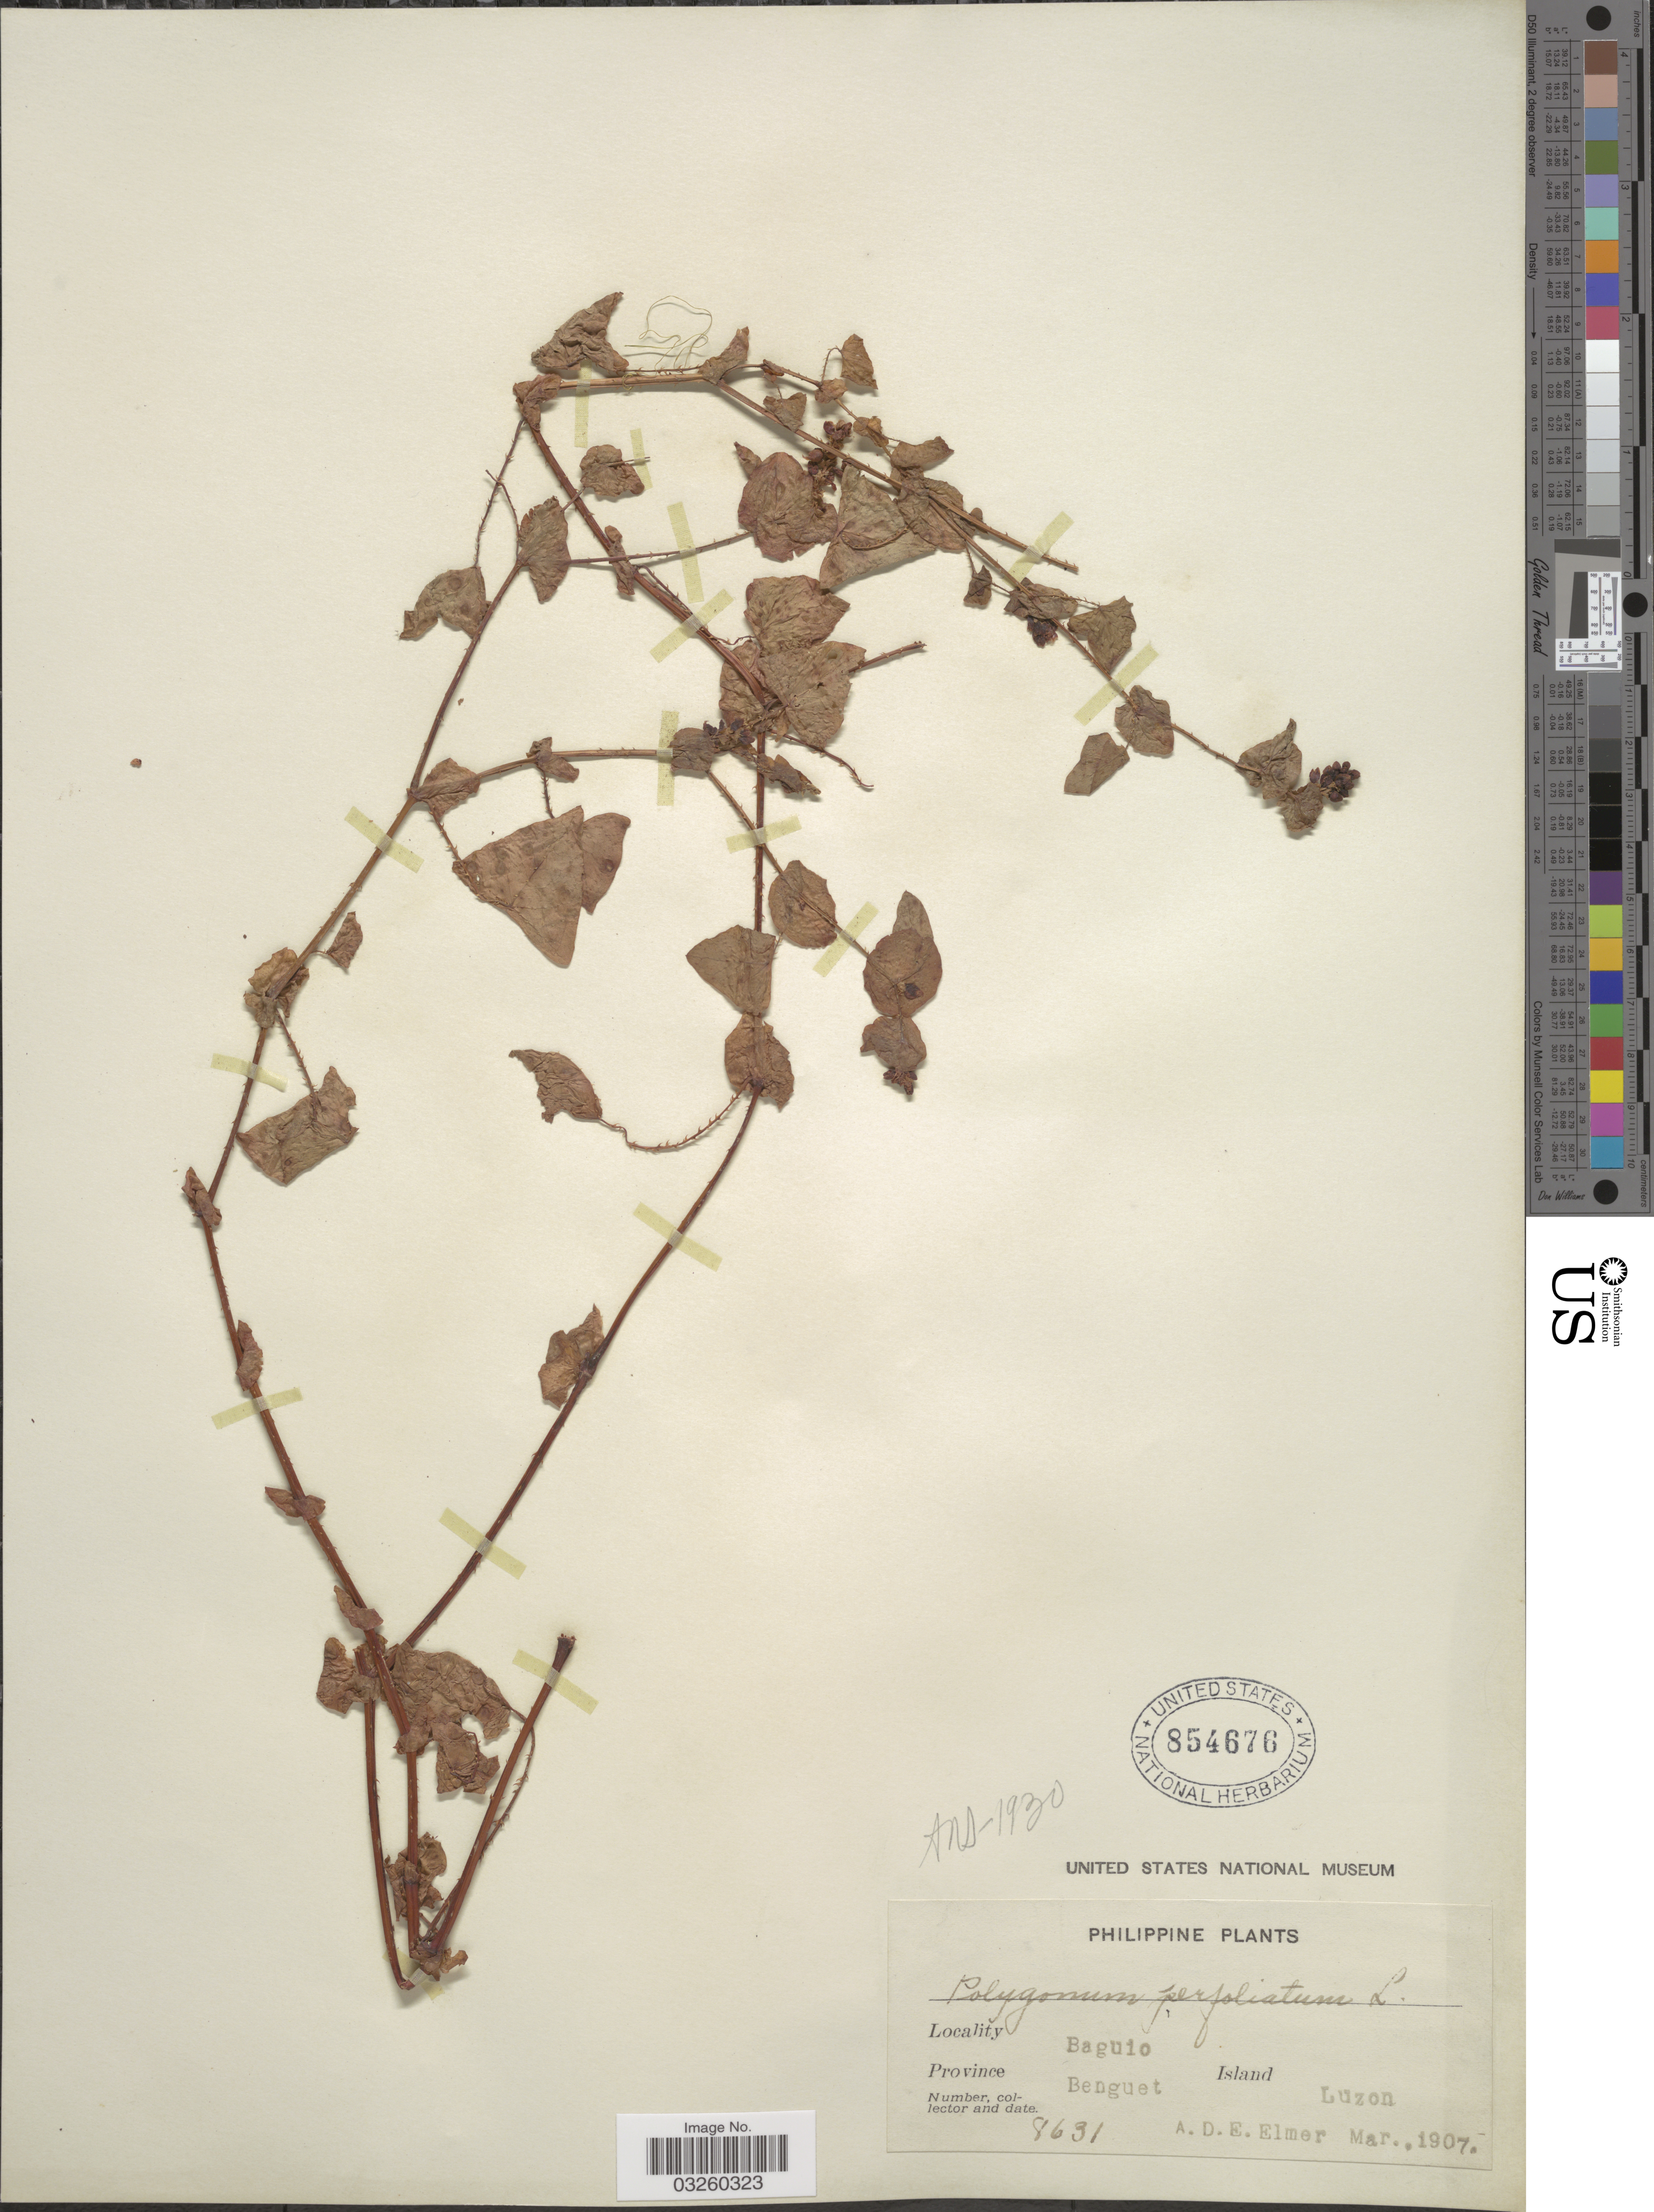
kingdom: Plantae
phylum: Tracheophyta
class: Magnoliopsida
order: Caryophyllales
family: Polygonaceae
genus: Polygonum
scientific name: Polygonum perfoliatum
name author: L.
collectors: A. D. E. Elmer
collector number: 8631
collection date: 1907-03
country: Philippines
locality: Baguio. Province Benguet, Island Luzon.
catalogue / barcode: US 854676